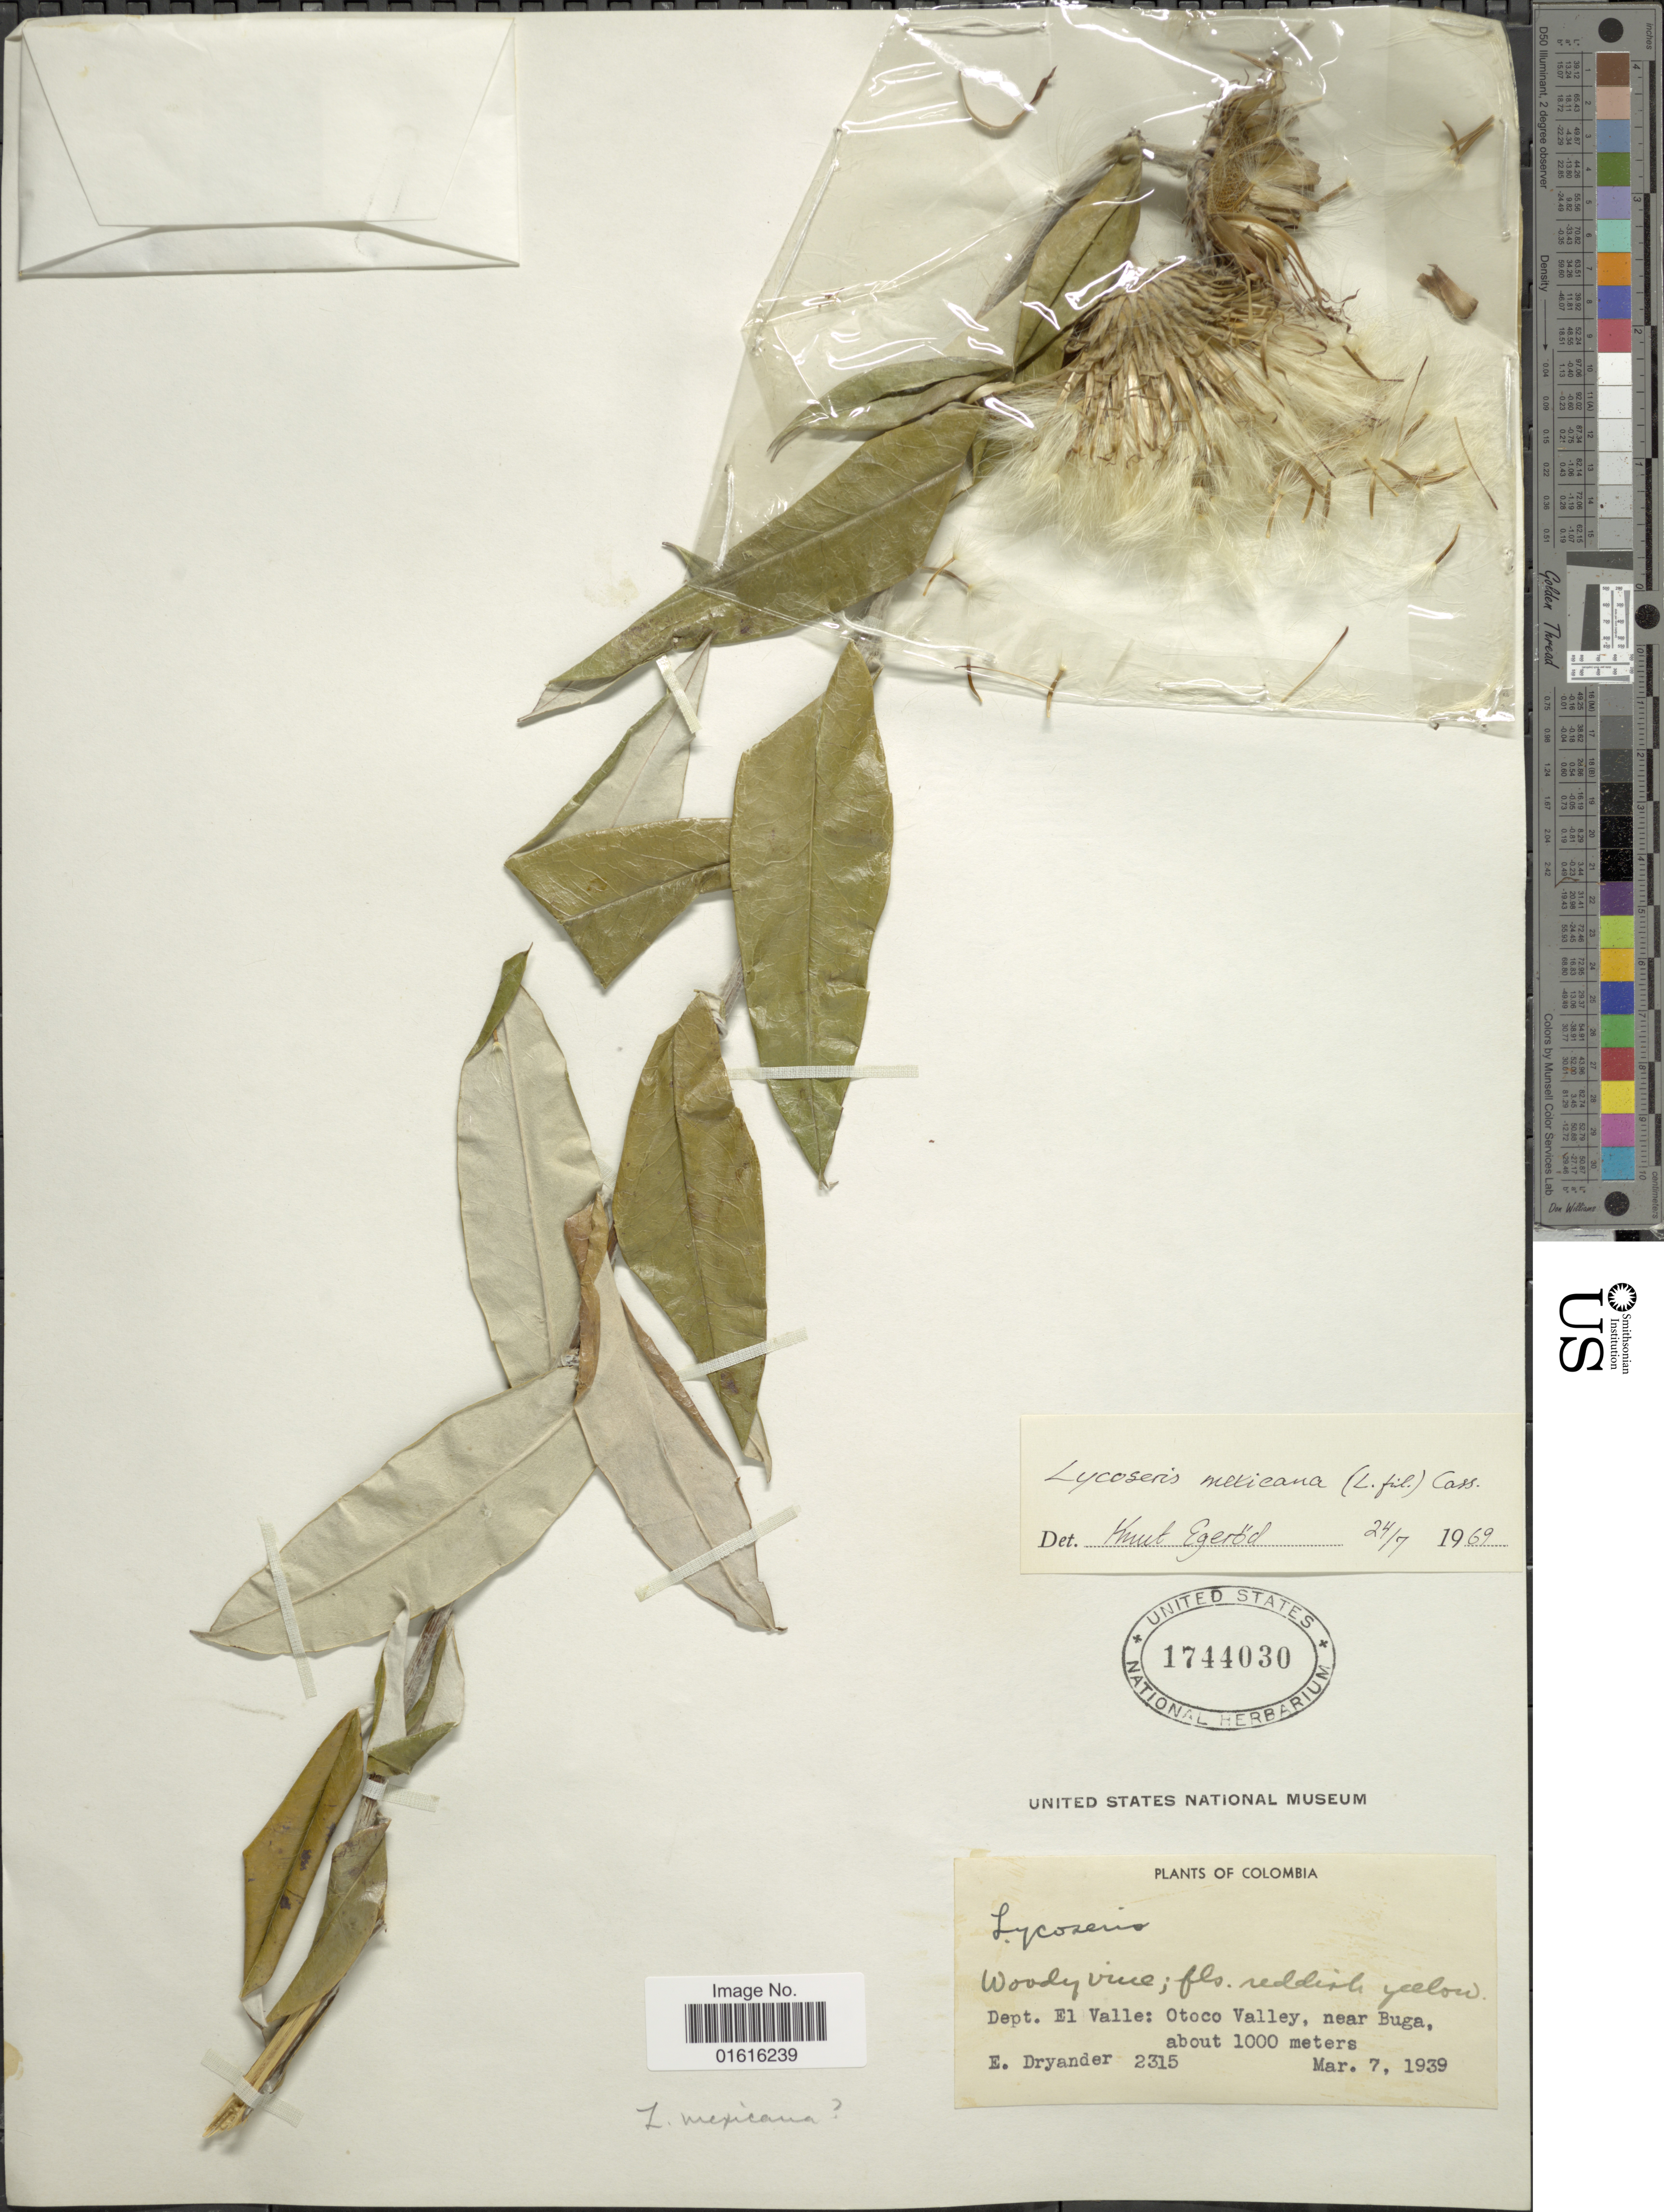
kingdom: Plantae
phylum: Tracheophyta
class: Magnoliopsida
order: Asterales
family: Asteraceae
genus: Lycoseris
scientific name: Lycoseris mexicana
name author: (L. f.) Cass.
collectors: E. Dryander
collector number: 2315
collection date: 1939-03-07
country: Colombia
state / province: Valle del Cauca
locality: Dept. El valle: Otoco Valley, near Buga.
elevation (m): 1000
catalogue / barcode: US 1744030